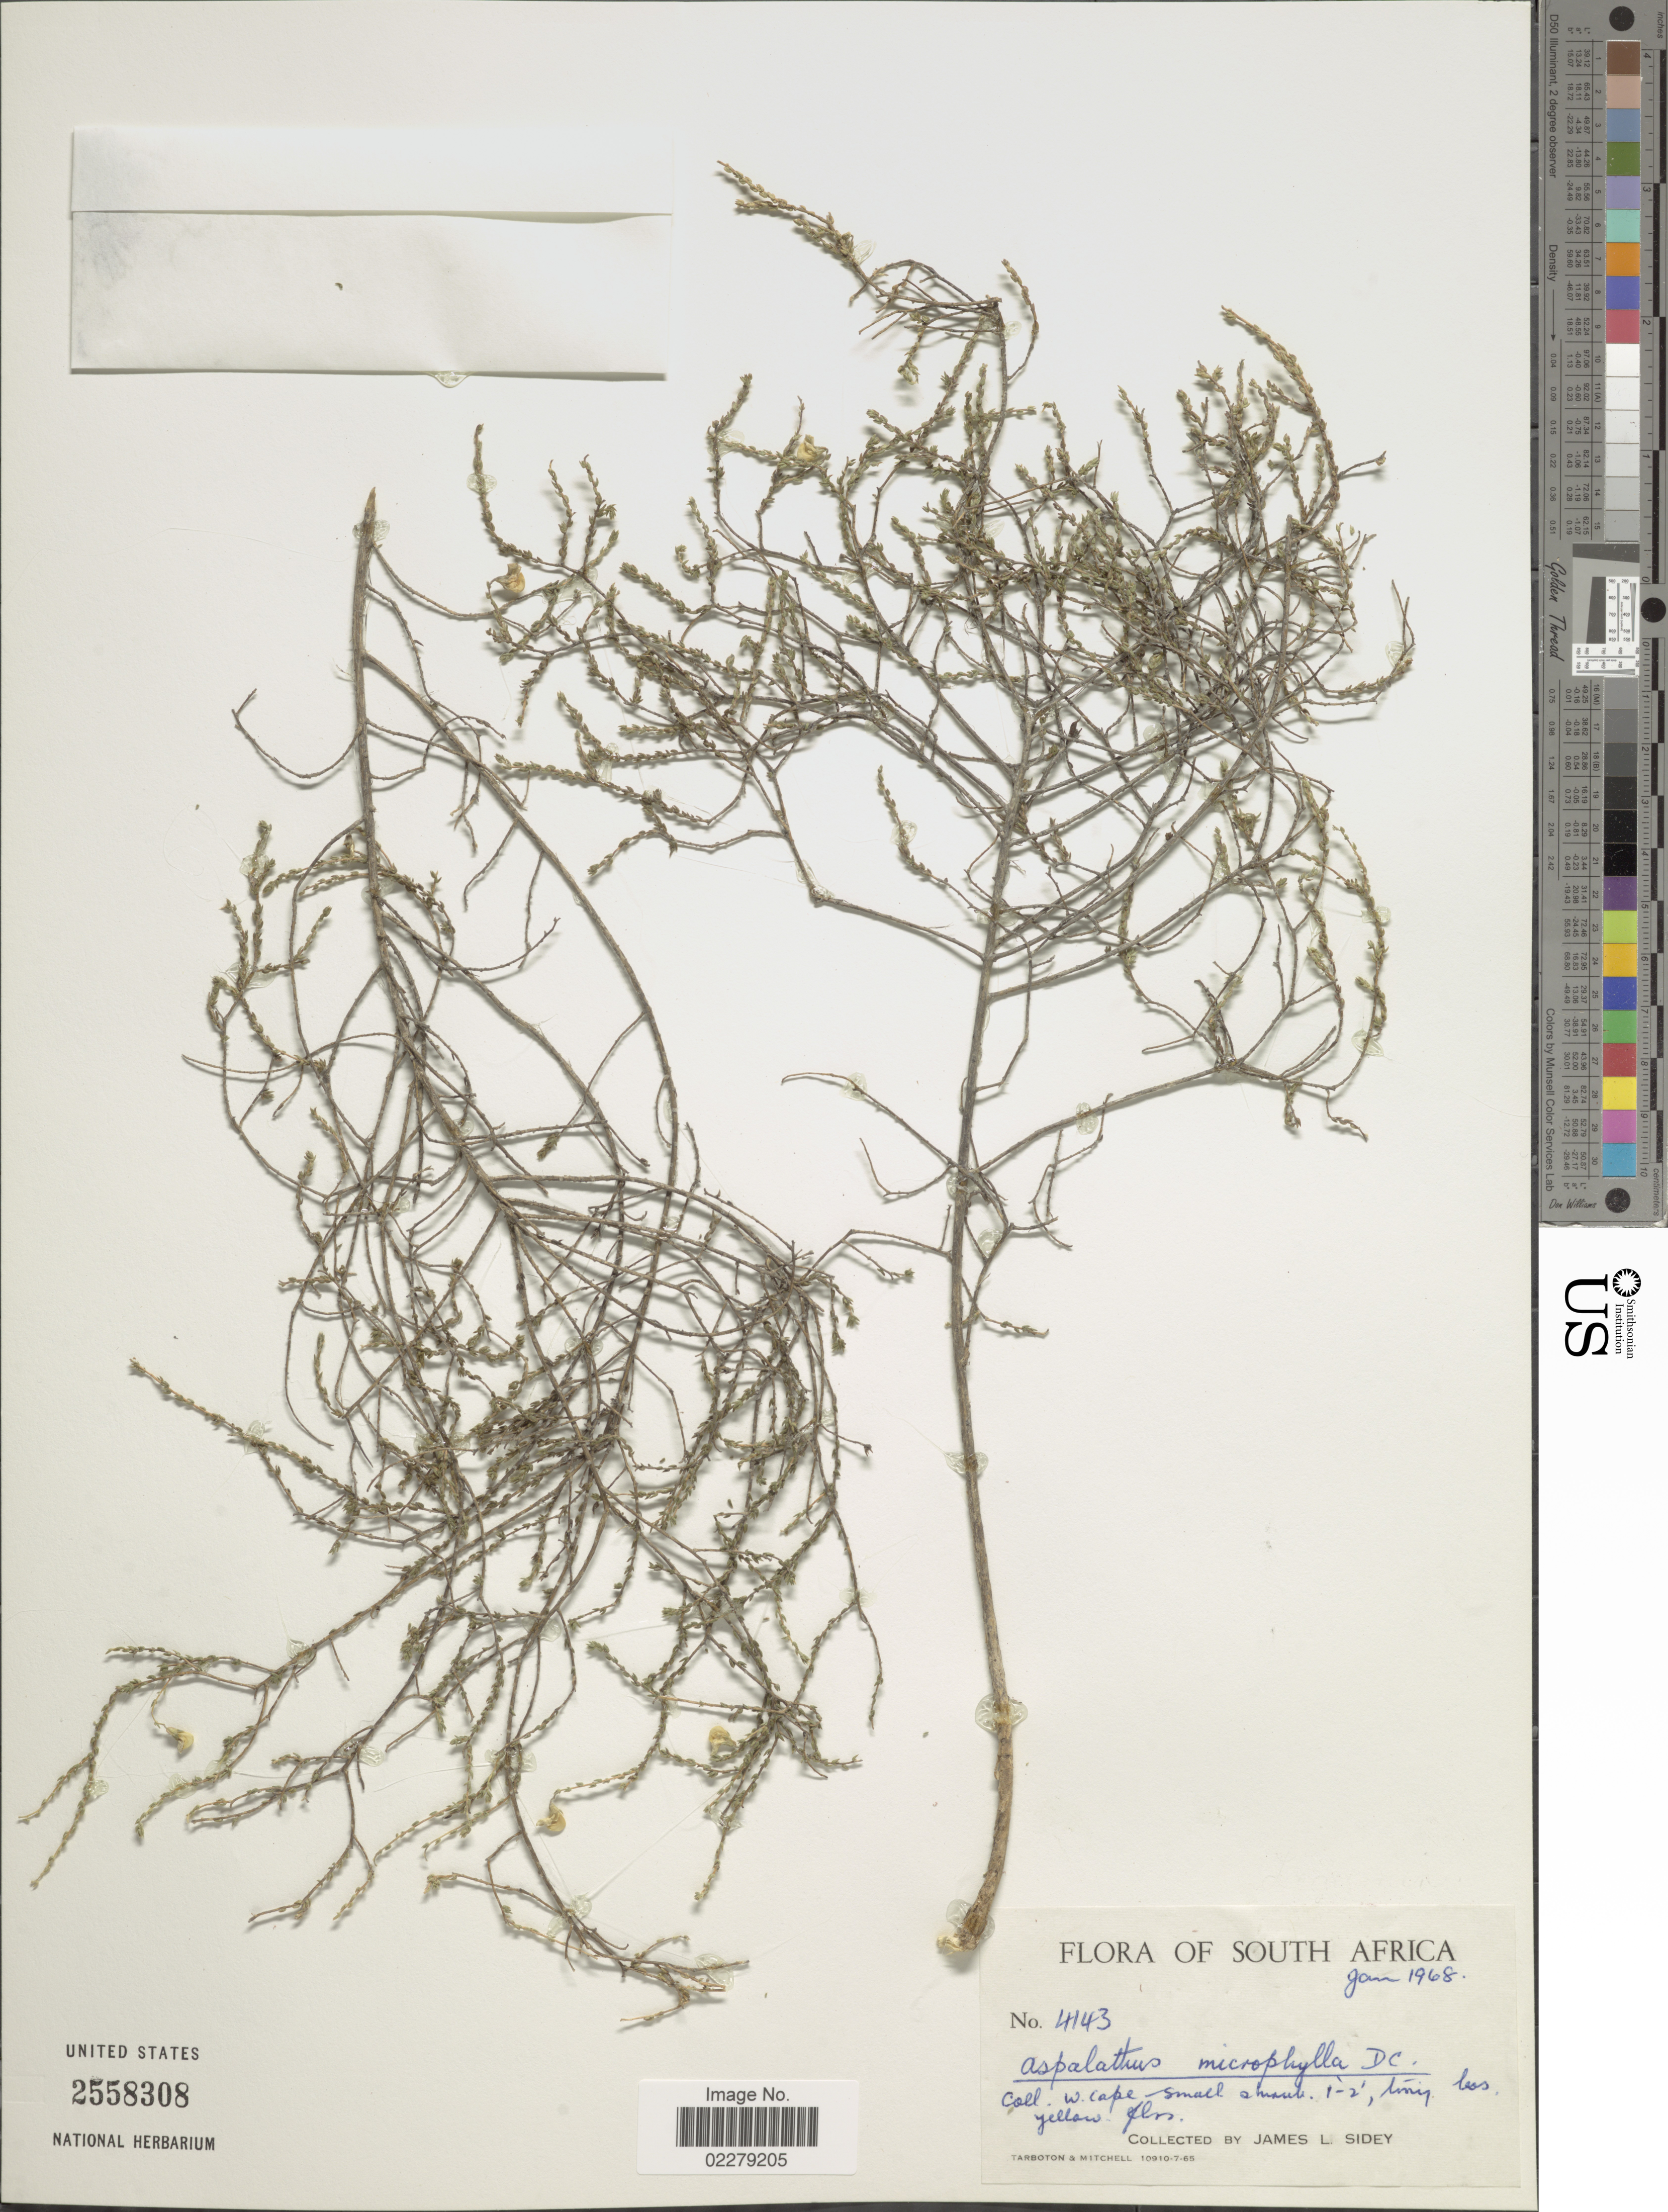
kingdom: Plantae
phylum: Tracheophyta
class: Magnoliopsida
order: Fabales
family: Fabaceae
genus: Aspalathus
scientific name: Aspalathus microphylla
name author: DC.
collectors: J. L. Sidey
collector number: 4143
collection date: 1968-01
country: South Africa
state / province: Western Cape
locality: W. Cape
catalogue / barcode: US 2558308